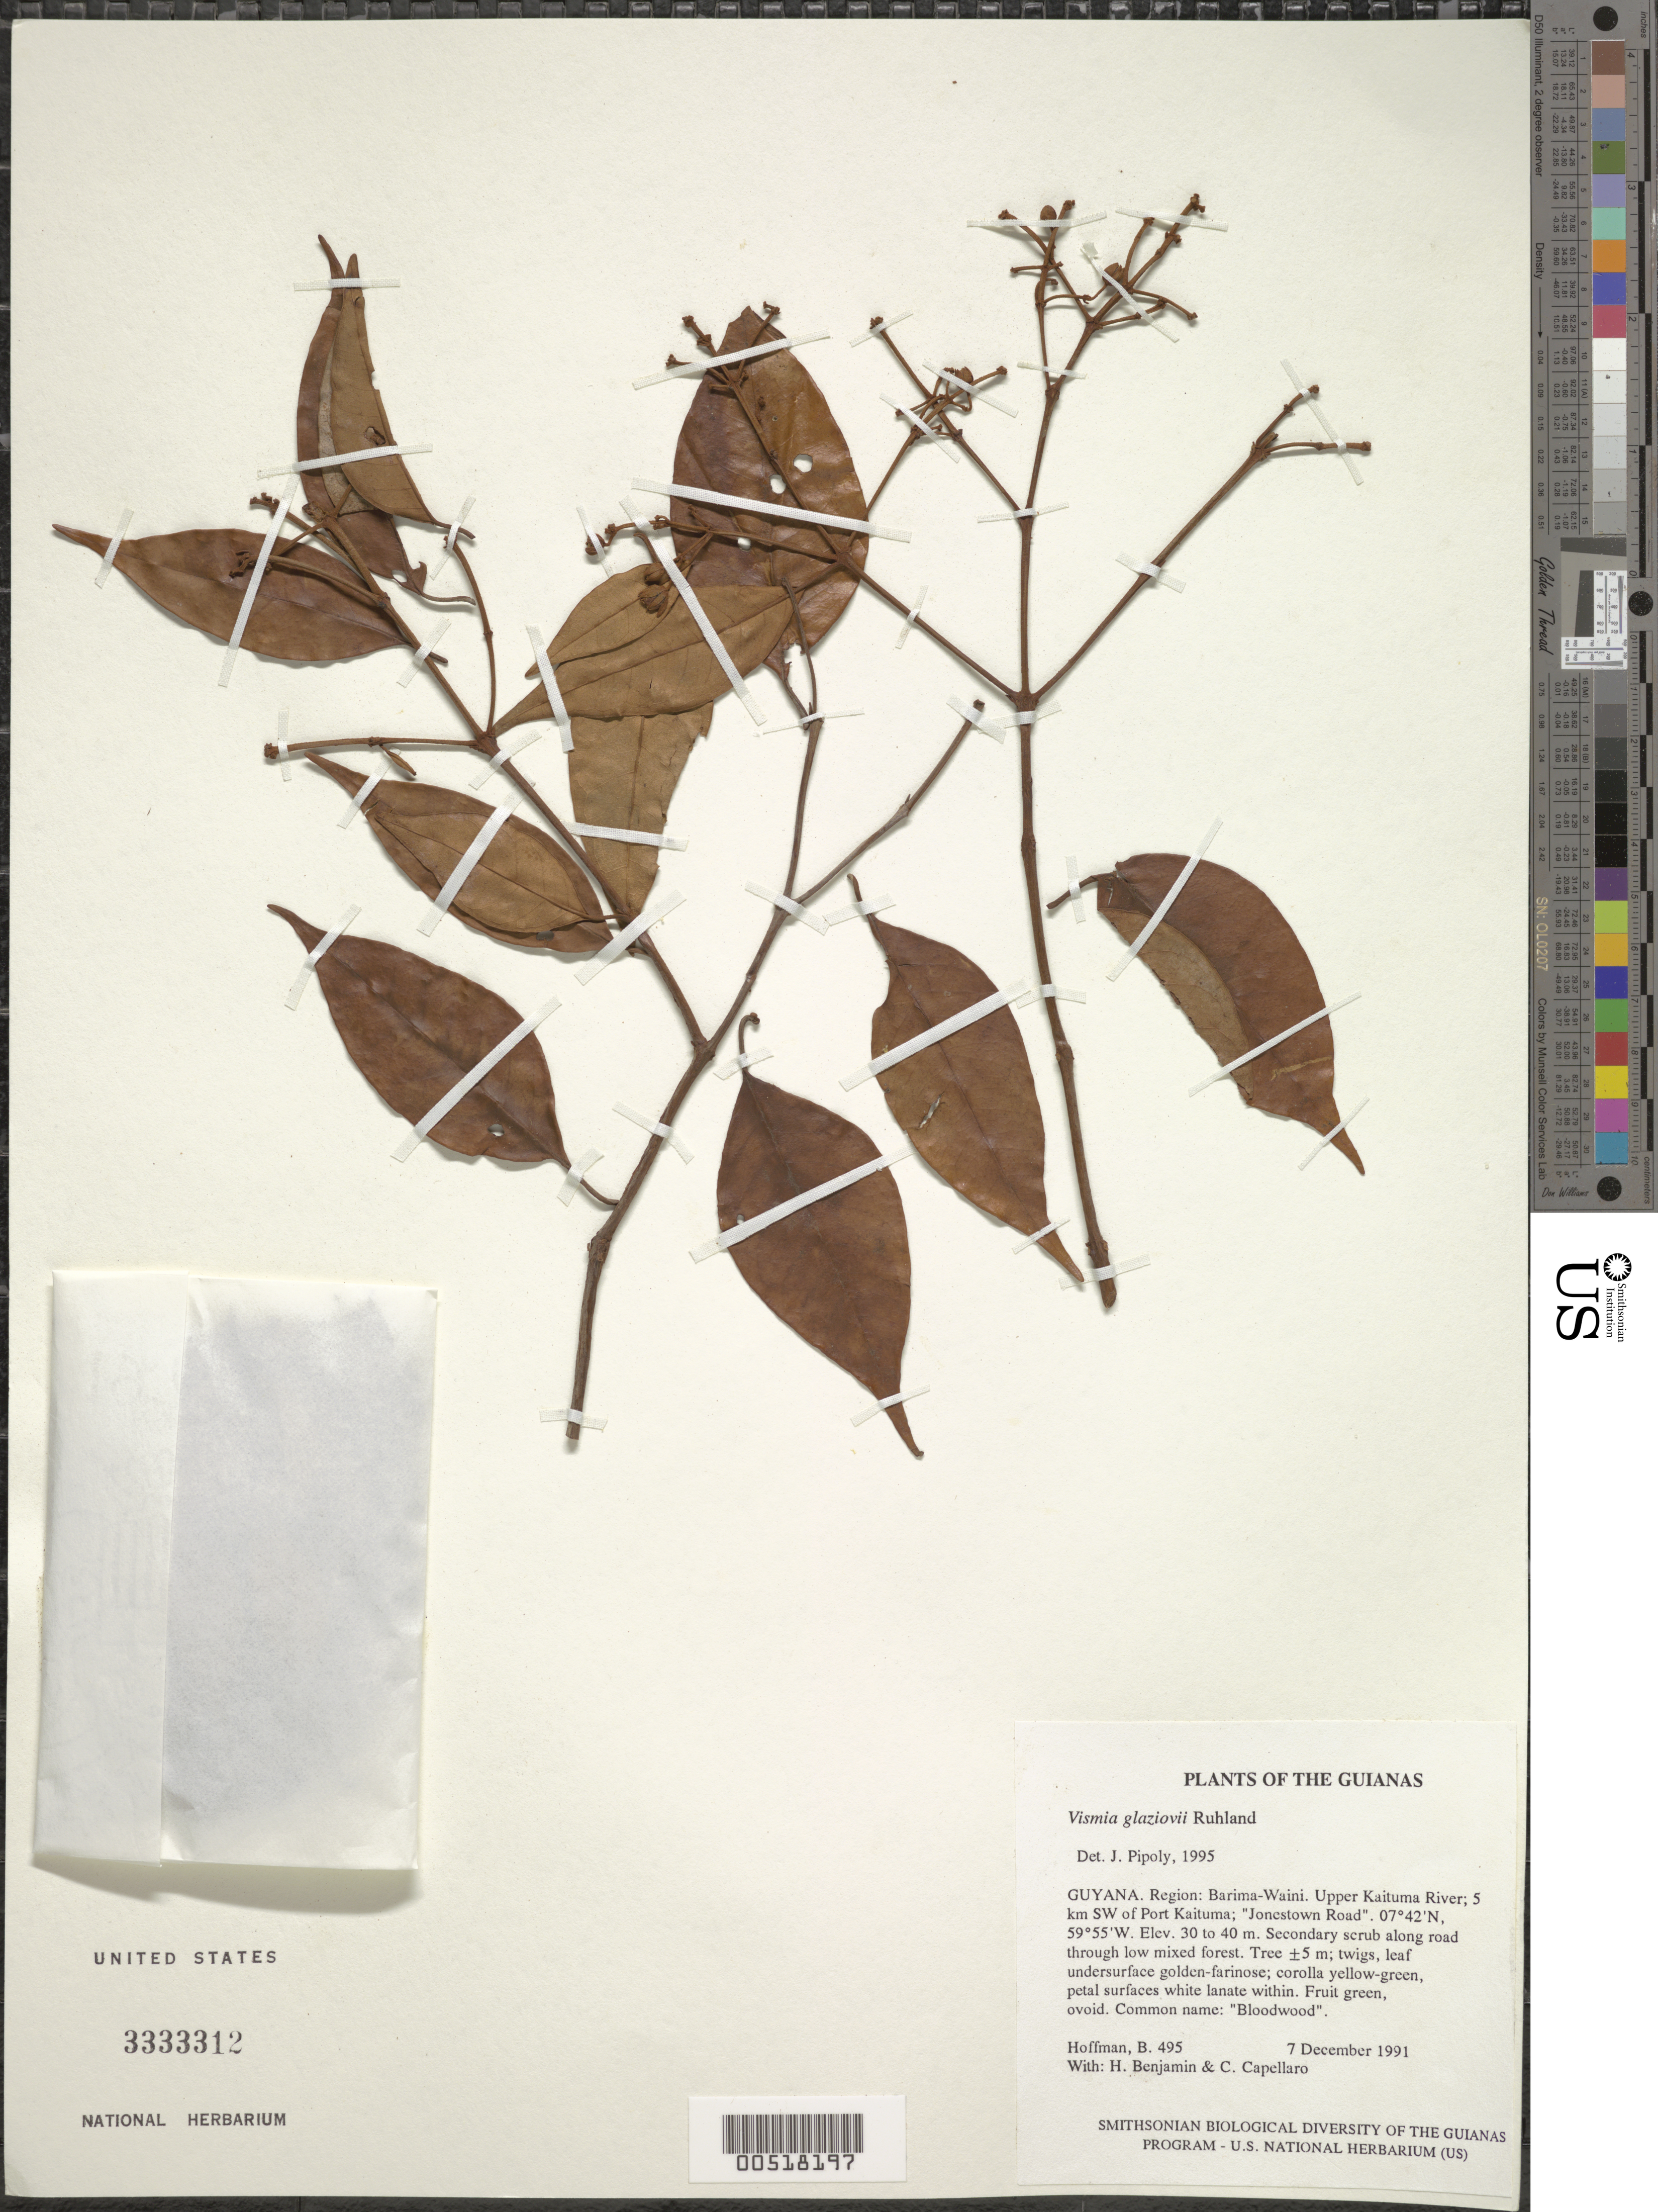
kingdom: Plantae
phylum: Tracheophyta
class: Magnoliopsida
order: Malpighiales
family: Hypericaceae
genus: Vismia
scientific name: Vismia glaziovii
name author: Ruhland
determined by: Pipoly, J. J., III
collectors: B. Hoffman, H. Benjamin & C. Capellaro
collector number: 495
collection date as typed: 7 December 1991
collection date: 1991-12-07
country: Guyana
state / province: Barima-Waini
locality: Upper Kaituma River; 5 km SW of Port Kaituma; "Jonestown Road"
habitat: Secondary scrub along road through low mixed forest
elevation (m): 30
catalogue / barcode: US 3333312